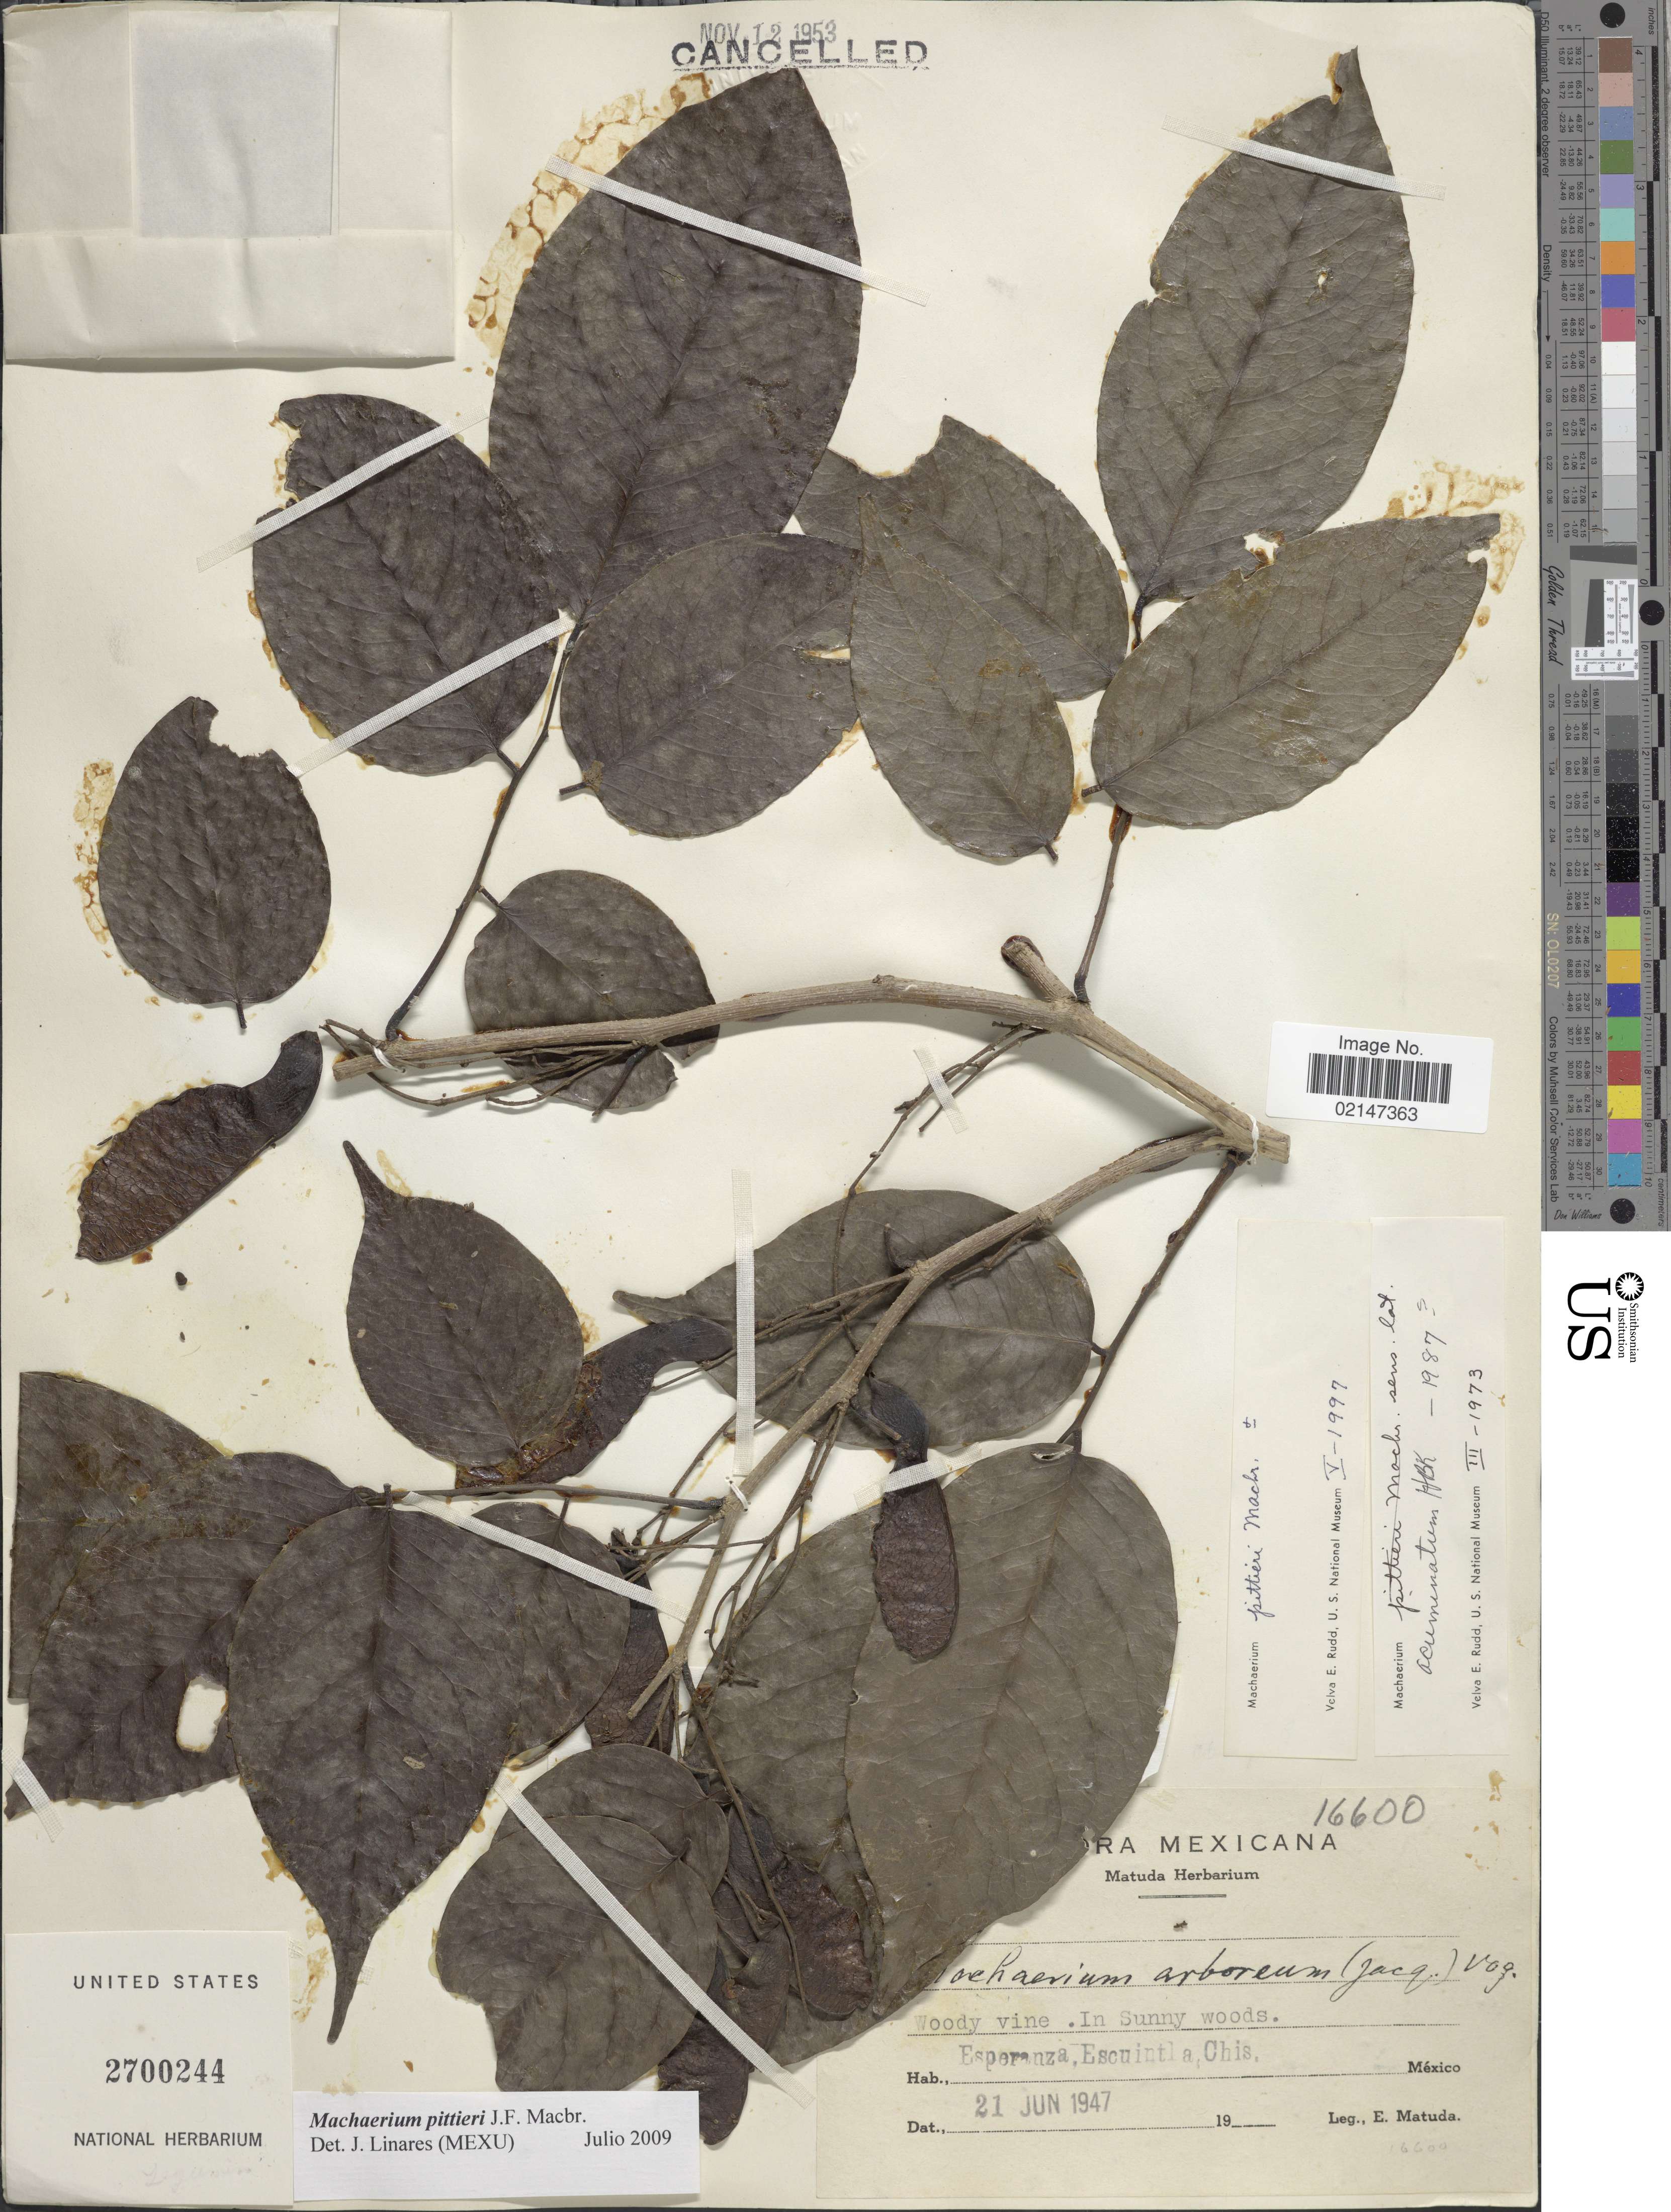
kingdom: Plantae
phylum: Tracheophyta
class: Magnoliopsida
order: Fabales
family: Fabaceae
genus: Machaerium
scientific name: Machaerium pittieri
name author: J.F. Macbr.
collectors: E. Matuda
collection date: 1947-06-21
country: Mexico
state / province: Chiapas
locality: In Sunny woods. Esperanza, Escuintla, Chis. Mexico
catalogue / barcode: US 2700244